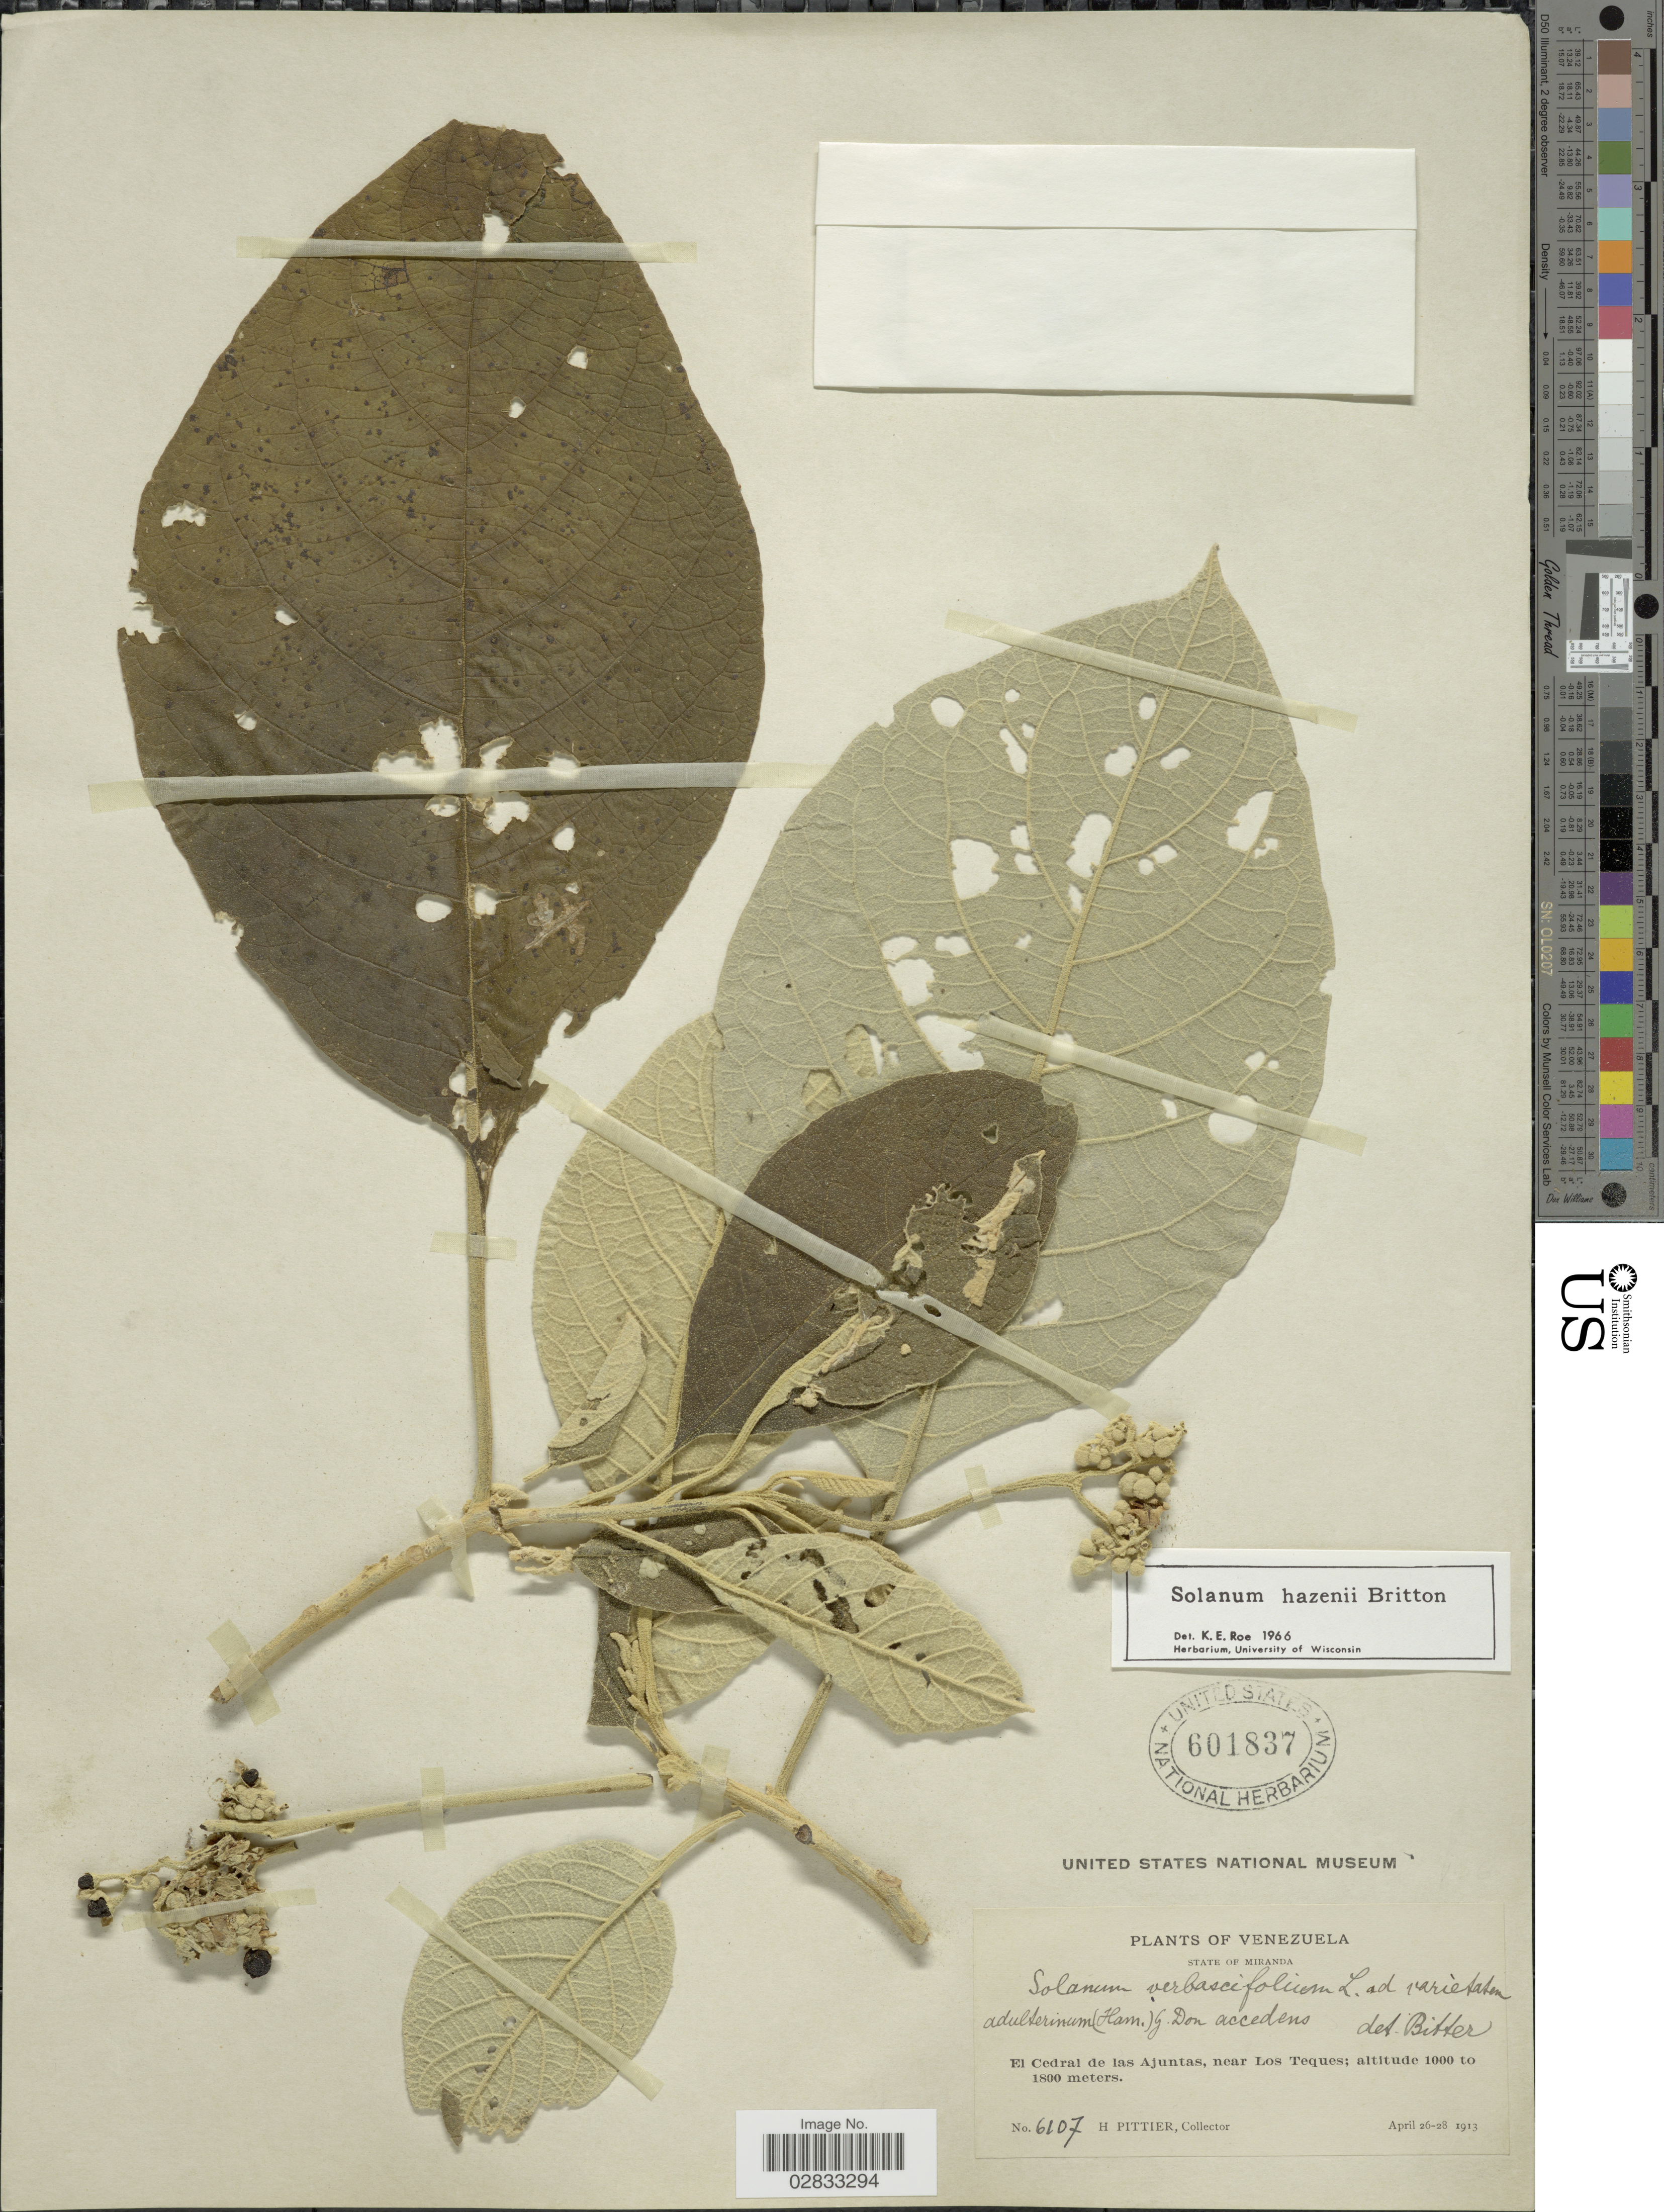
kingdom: Plantae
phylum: Tracheophyta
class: Magnoliopsida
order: Solanales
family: Solanaceae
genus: Solanum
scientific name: Solanum hazenii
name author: Britton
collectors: H. F. Pittier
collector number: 6107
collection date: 1913-04-26/1913-04-28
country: Venezuela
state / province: Miranda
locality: El Cedral de las Ajuntas, near Los Teques.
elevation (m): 1000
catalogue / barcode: US 601837